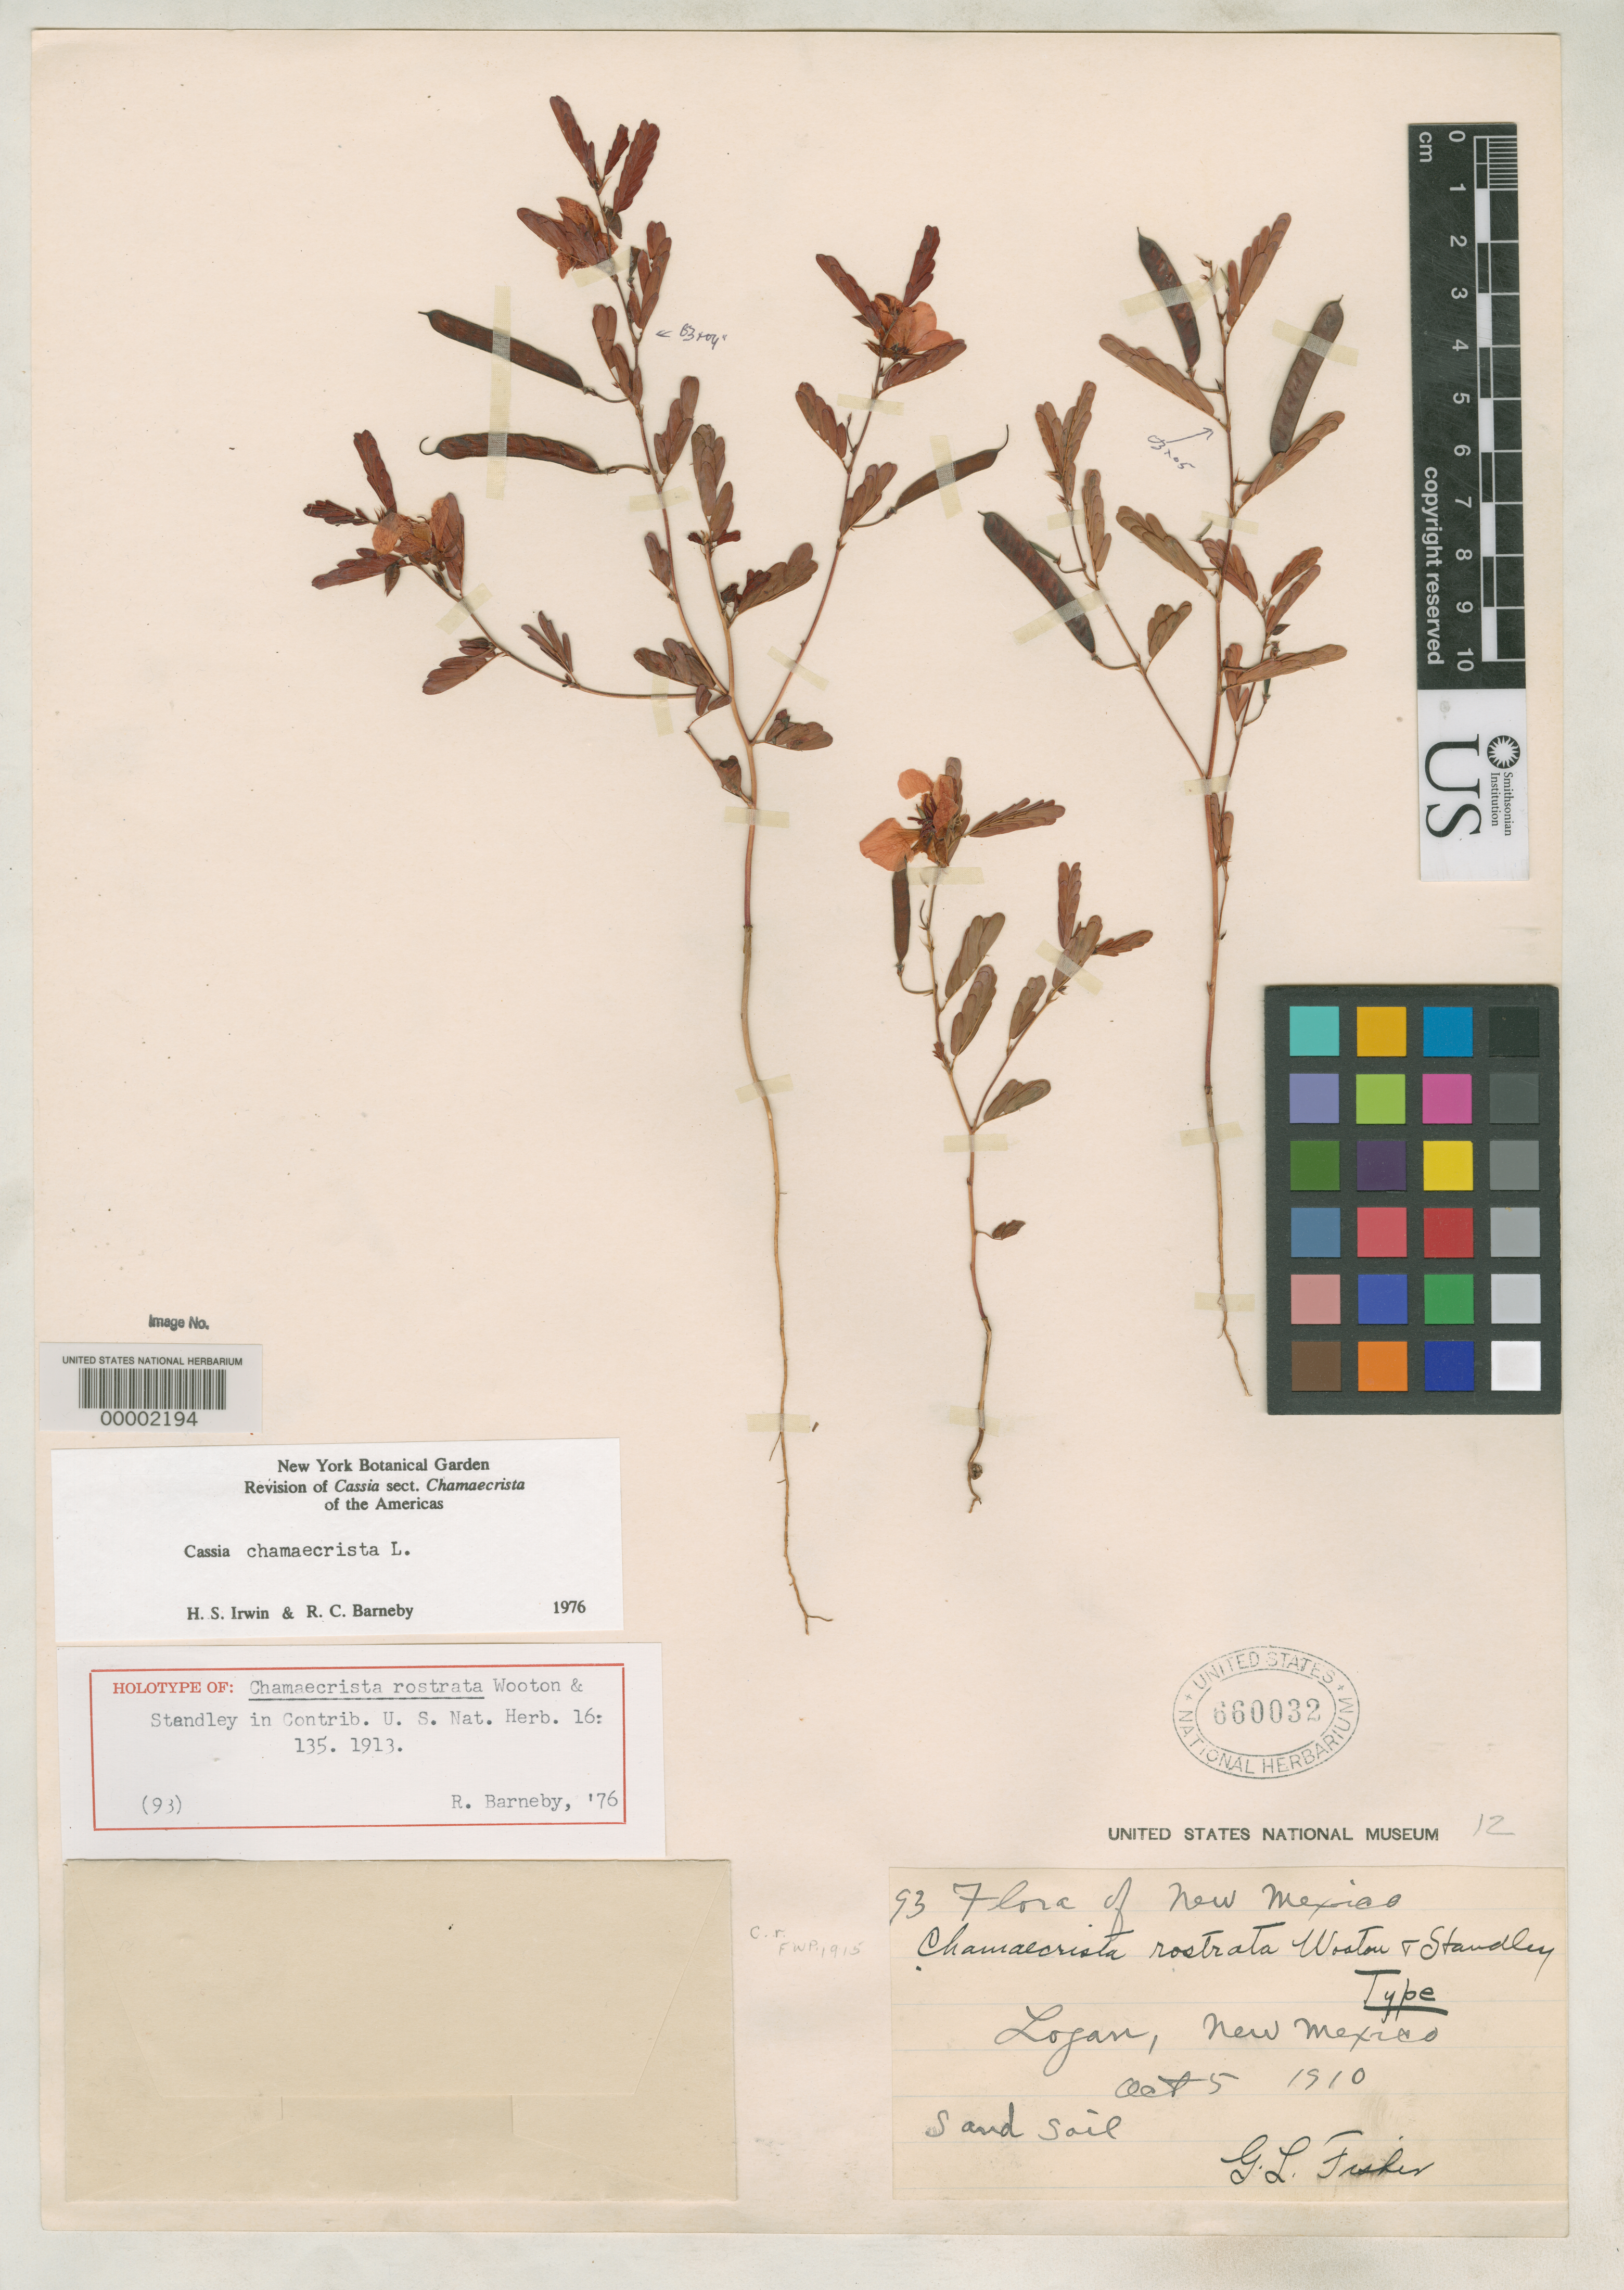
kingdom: Plantae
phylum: Tracheophyta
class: Magnoliopsida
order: Fabales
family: Fabaceae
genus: Chamaecrista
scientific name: Chamaecrista rostrata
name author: Wooton & Standl.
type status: Holotype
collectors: G. L. Fisher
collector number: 93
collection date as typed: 05 Oct 1910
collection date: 1910-10-05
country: United States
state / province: New Mexico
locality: Logan.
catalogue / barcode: US 660032